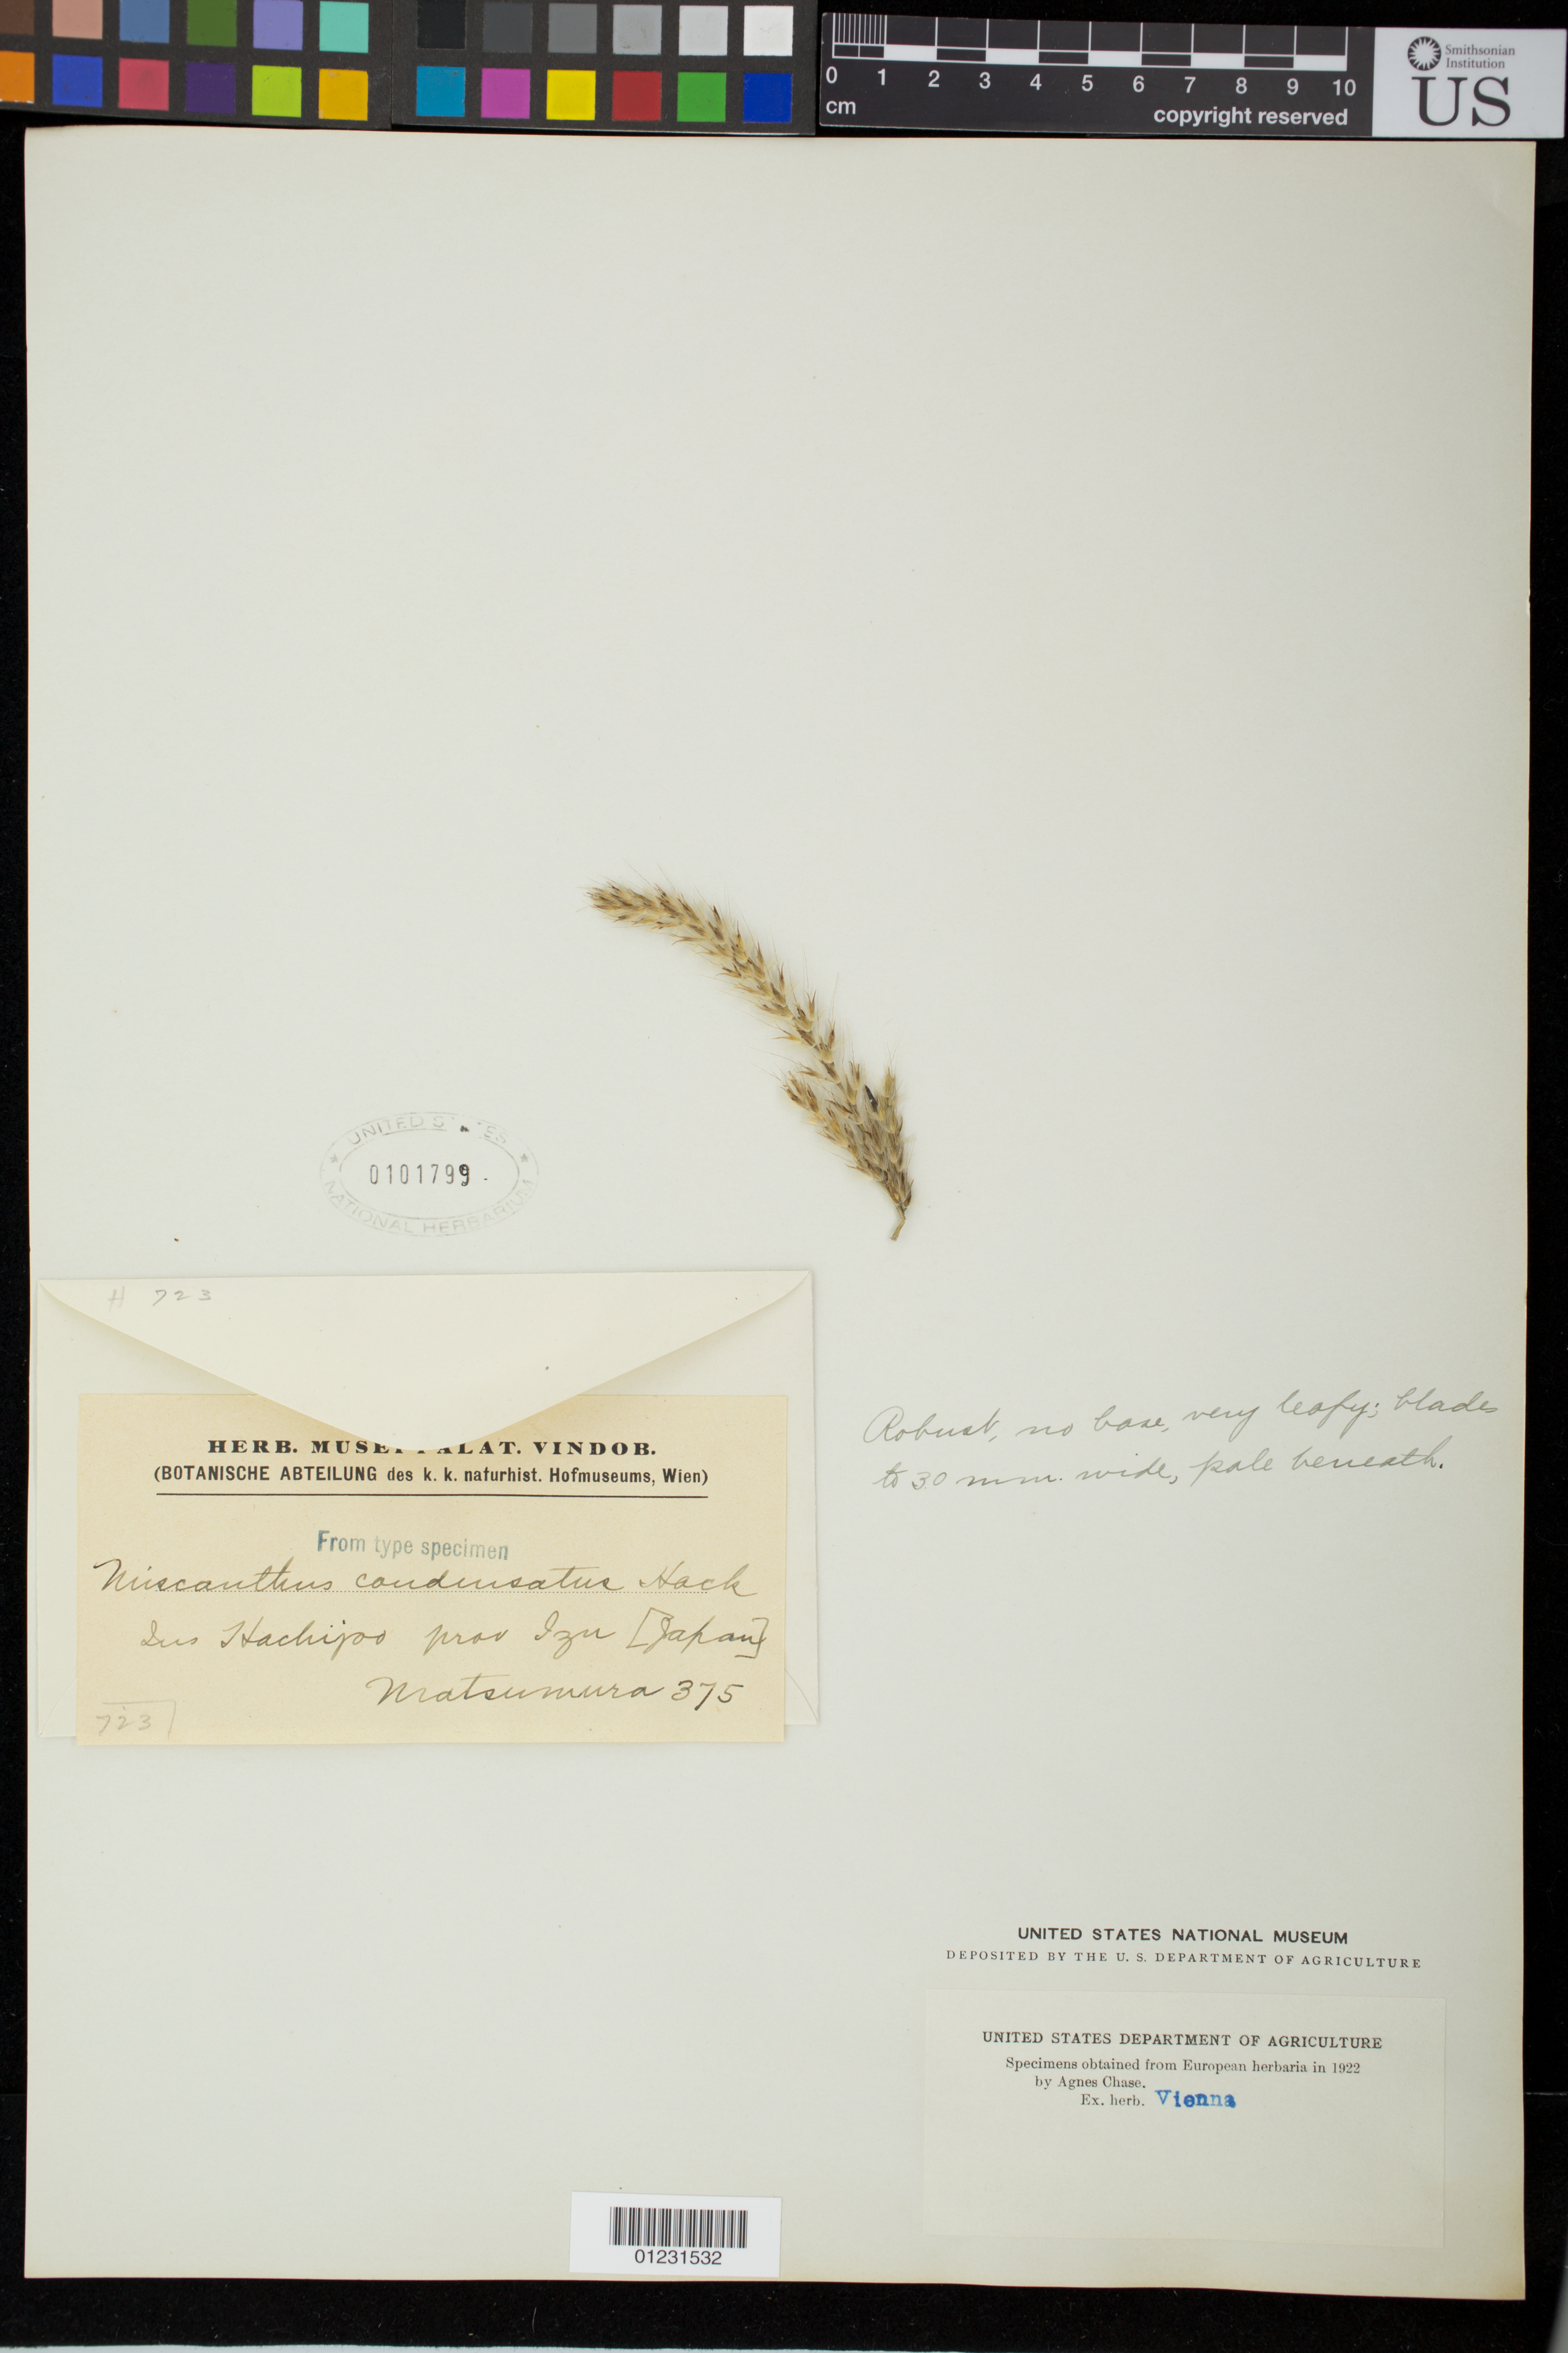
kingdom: Plantae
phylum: Tracheophyta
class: Liliopsida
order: Poales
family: Poaceae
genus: Miscanthus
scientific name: Miscanthus condensatus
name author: Hack.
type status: Type Collection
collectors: J. Matsumura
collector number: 375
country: Japan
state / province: Sizuoka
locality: Ins. Hachijoo.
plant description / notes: Fragmentary material of type specimen ex herb. Hackel.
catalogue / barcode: US 101799